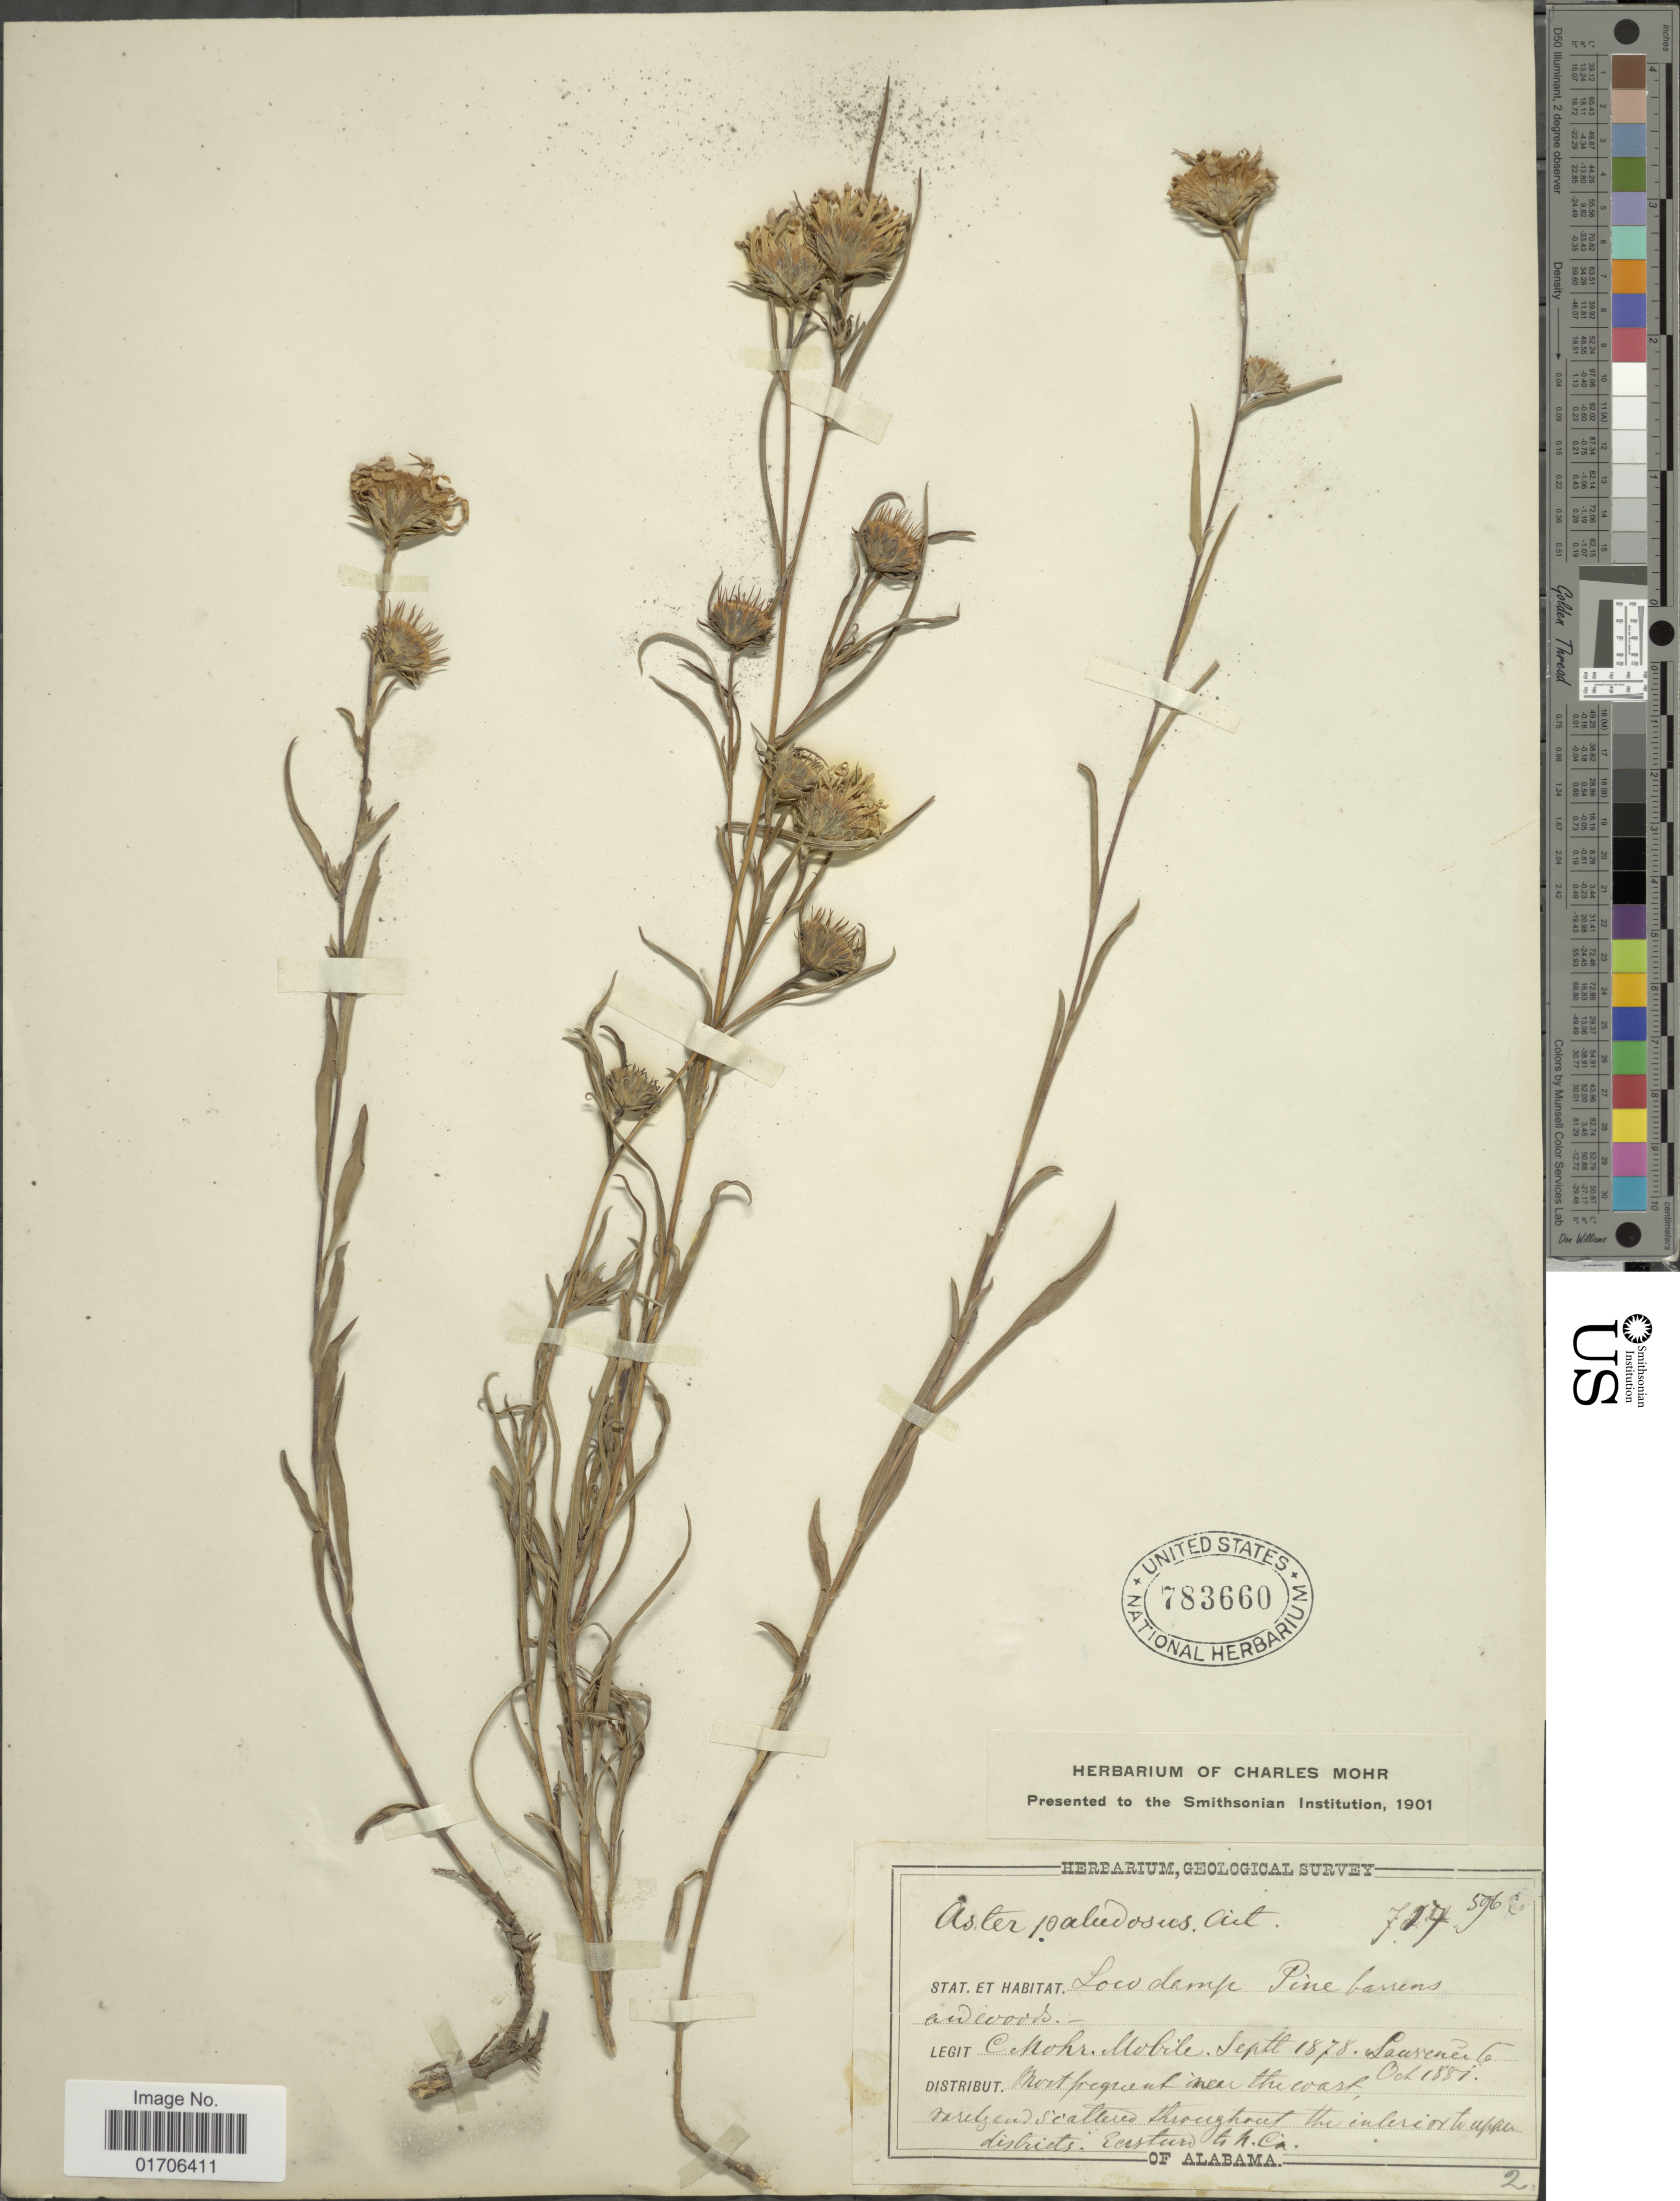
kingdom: Plantae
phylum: Tracheophyta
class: Magnoliopsida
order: Asterales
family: Asteraceae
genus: Eurybia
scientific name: Eurybia hemispherica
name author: G.L. Nesom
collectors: C. T. Mohr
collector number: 727/596*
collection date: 1878-09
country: United States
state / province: Alabama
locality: Low damp. Pine barrens. Eastern C.A.Co. of Alabama.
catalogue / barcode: US 783660